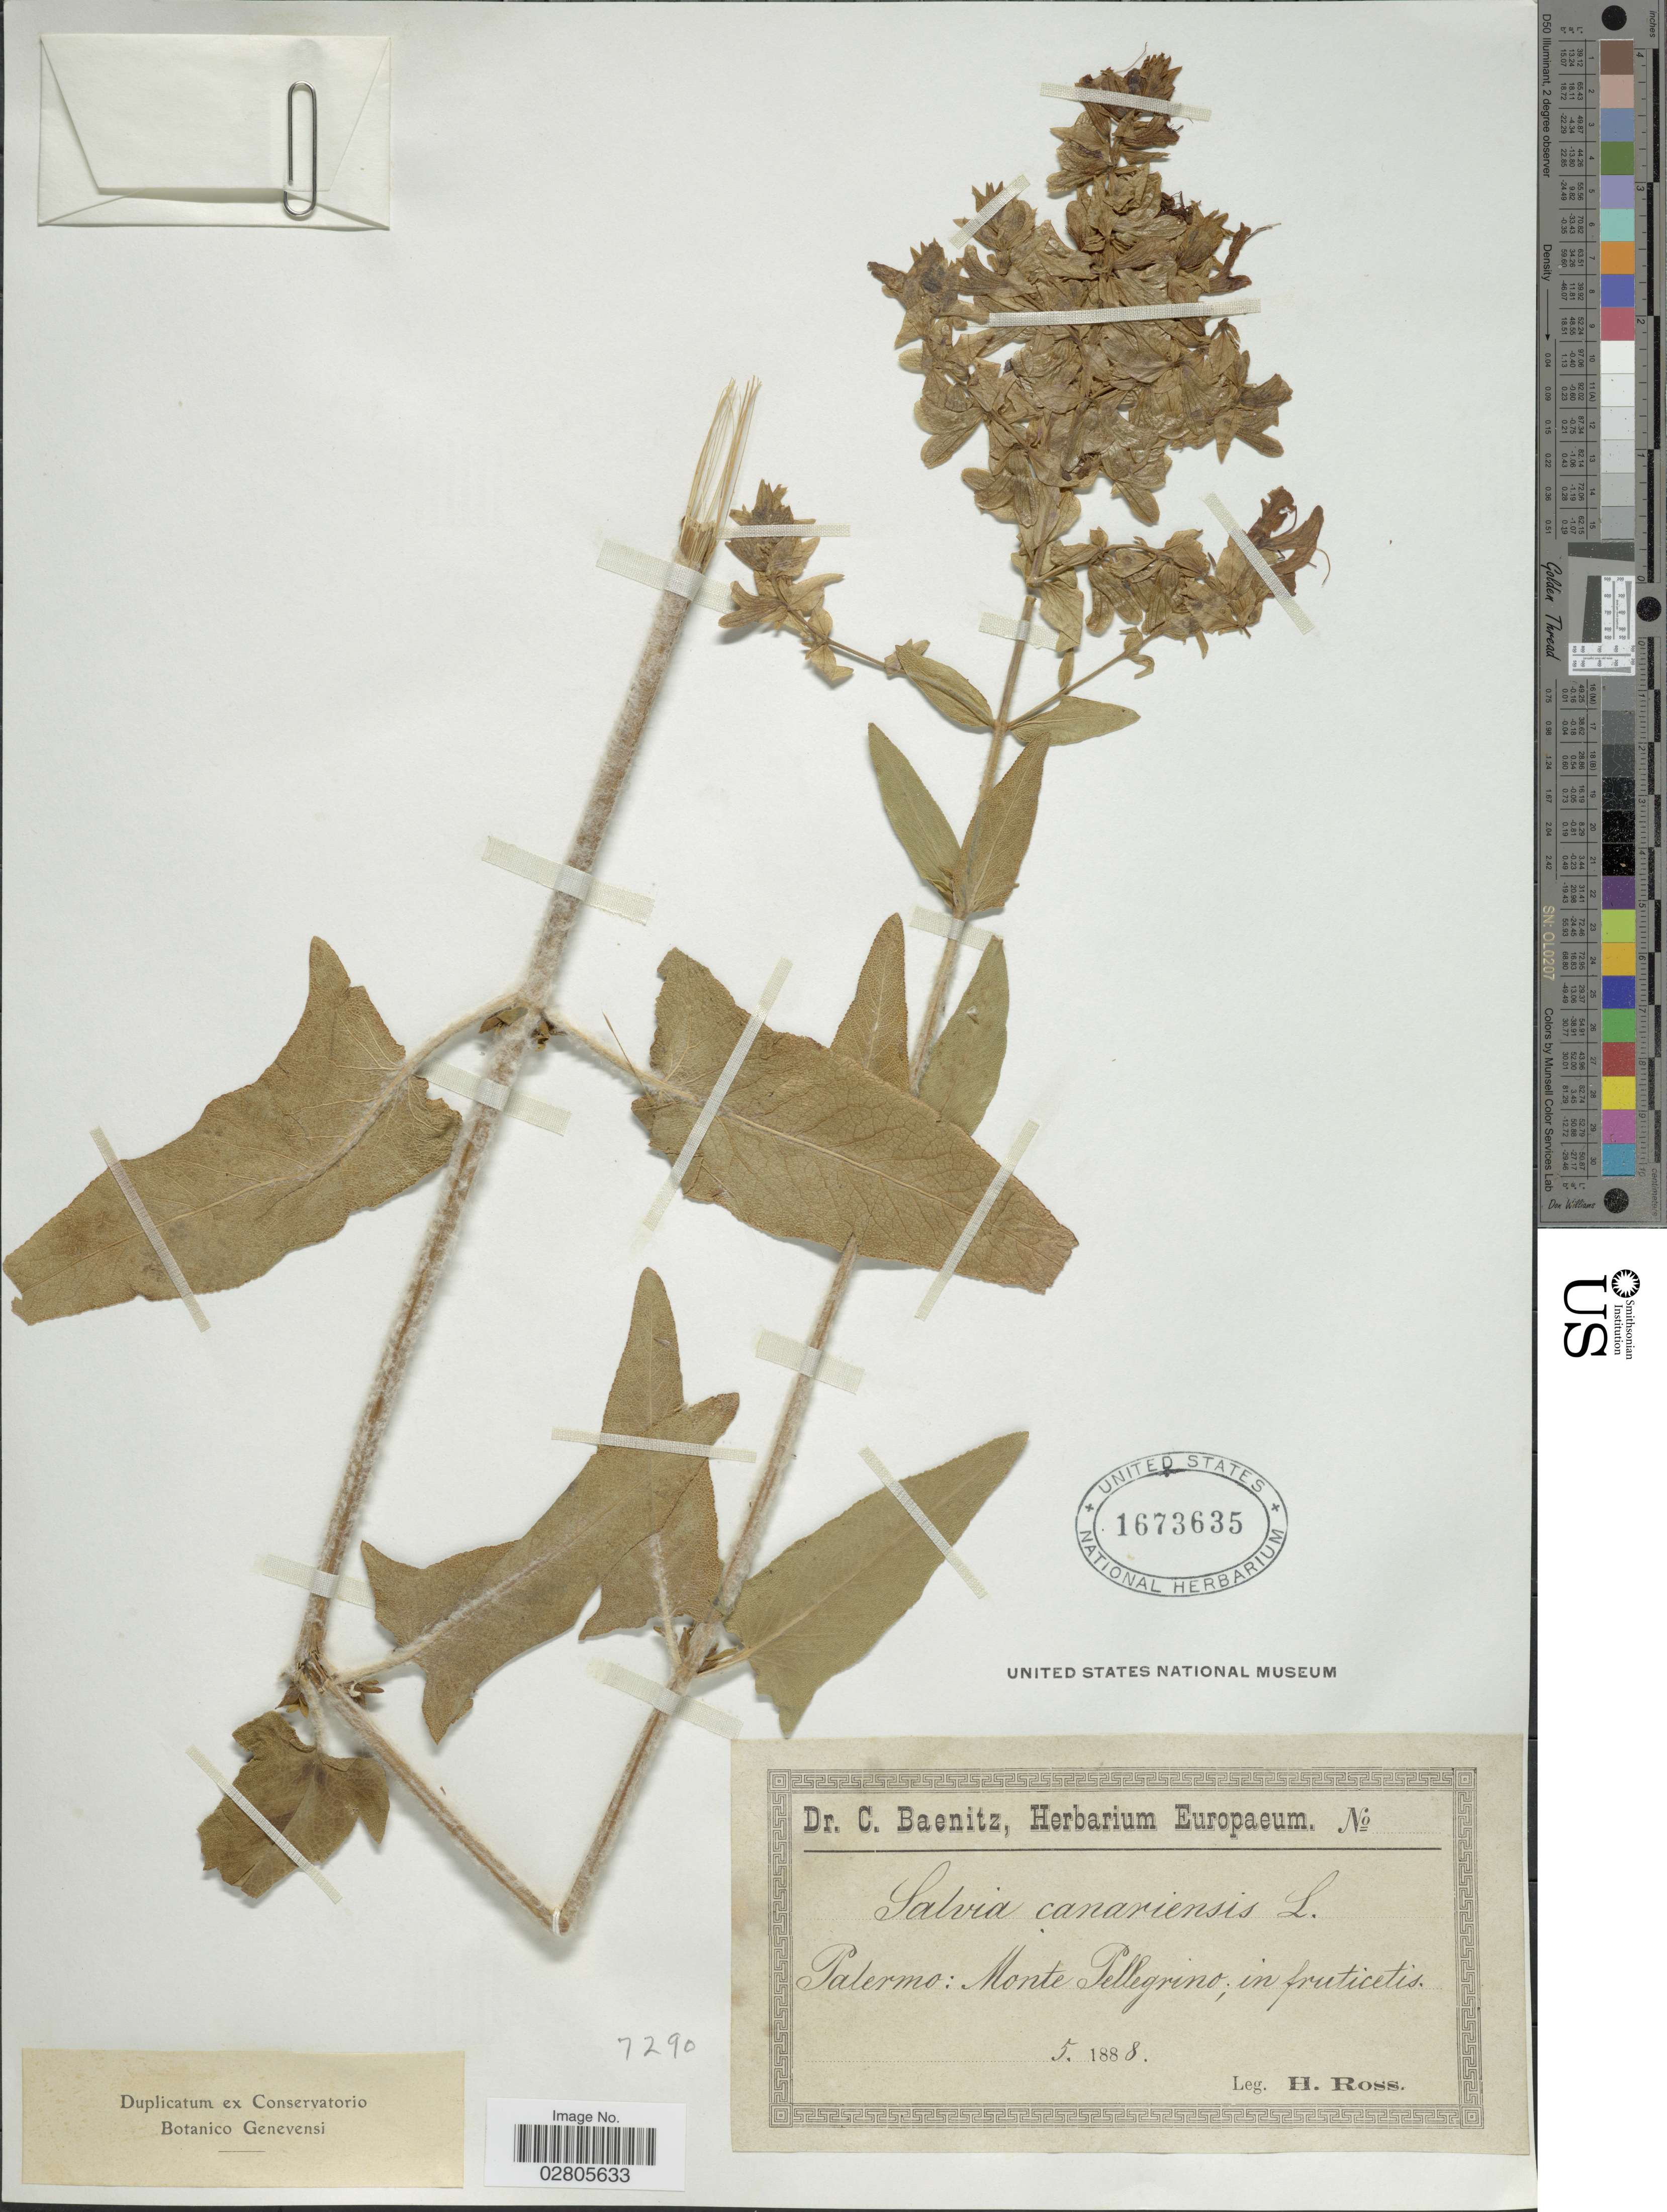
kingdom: Plantae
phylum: Tracheophyta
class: Magnoliopsida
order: Lamiales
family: Lamiaceae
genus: Salvia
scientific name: Salvia canariensis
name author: L.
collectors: H. Ross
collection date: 1888-05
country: Italy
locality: Palermo: Monte Pellegrino, in fruticetis.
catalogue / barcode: US 1673635